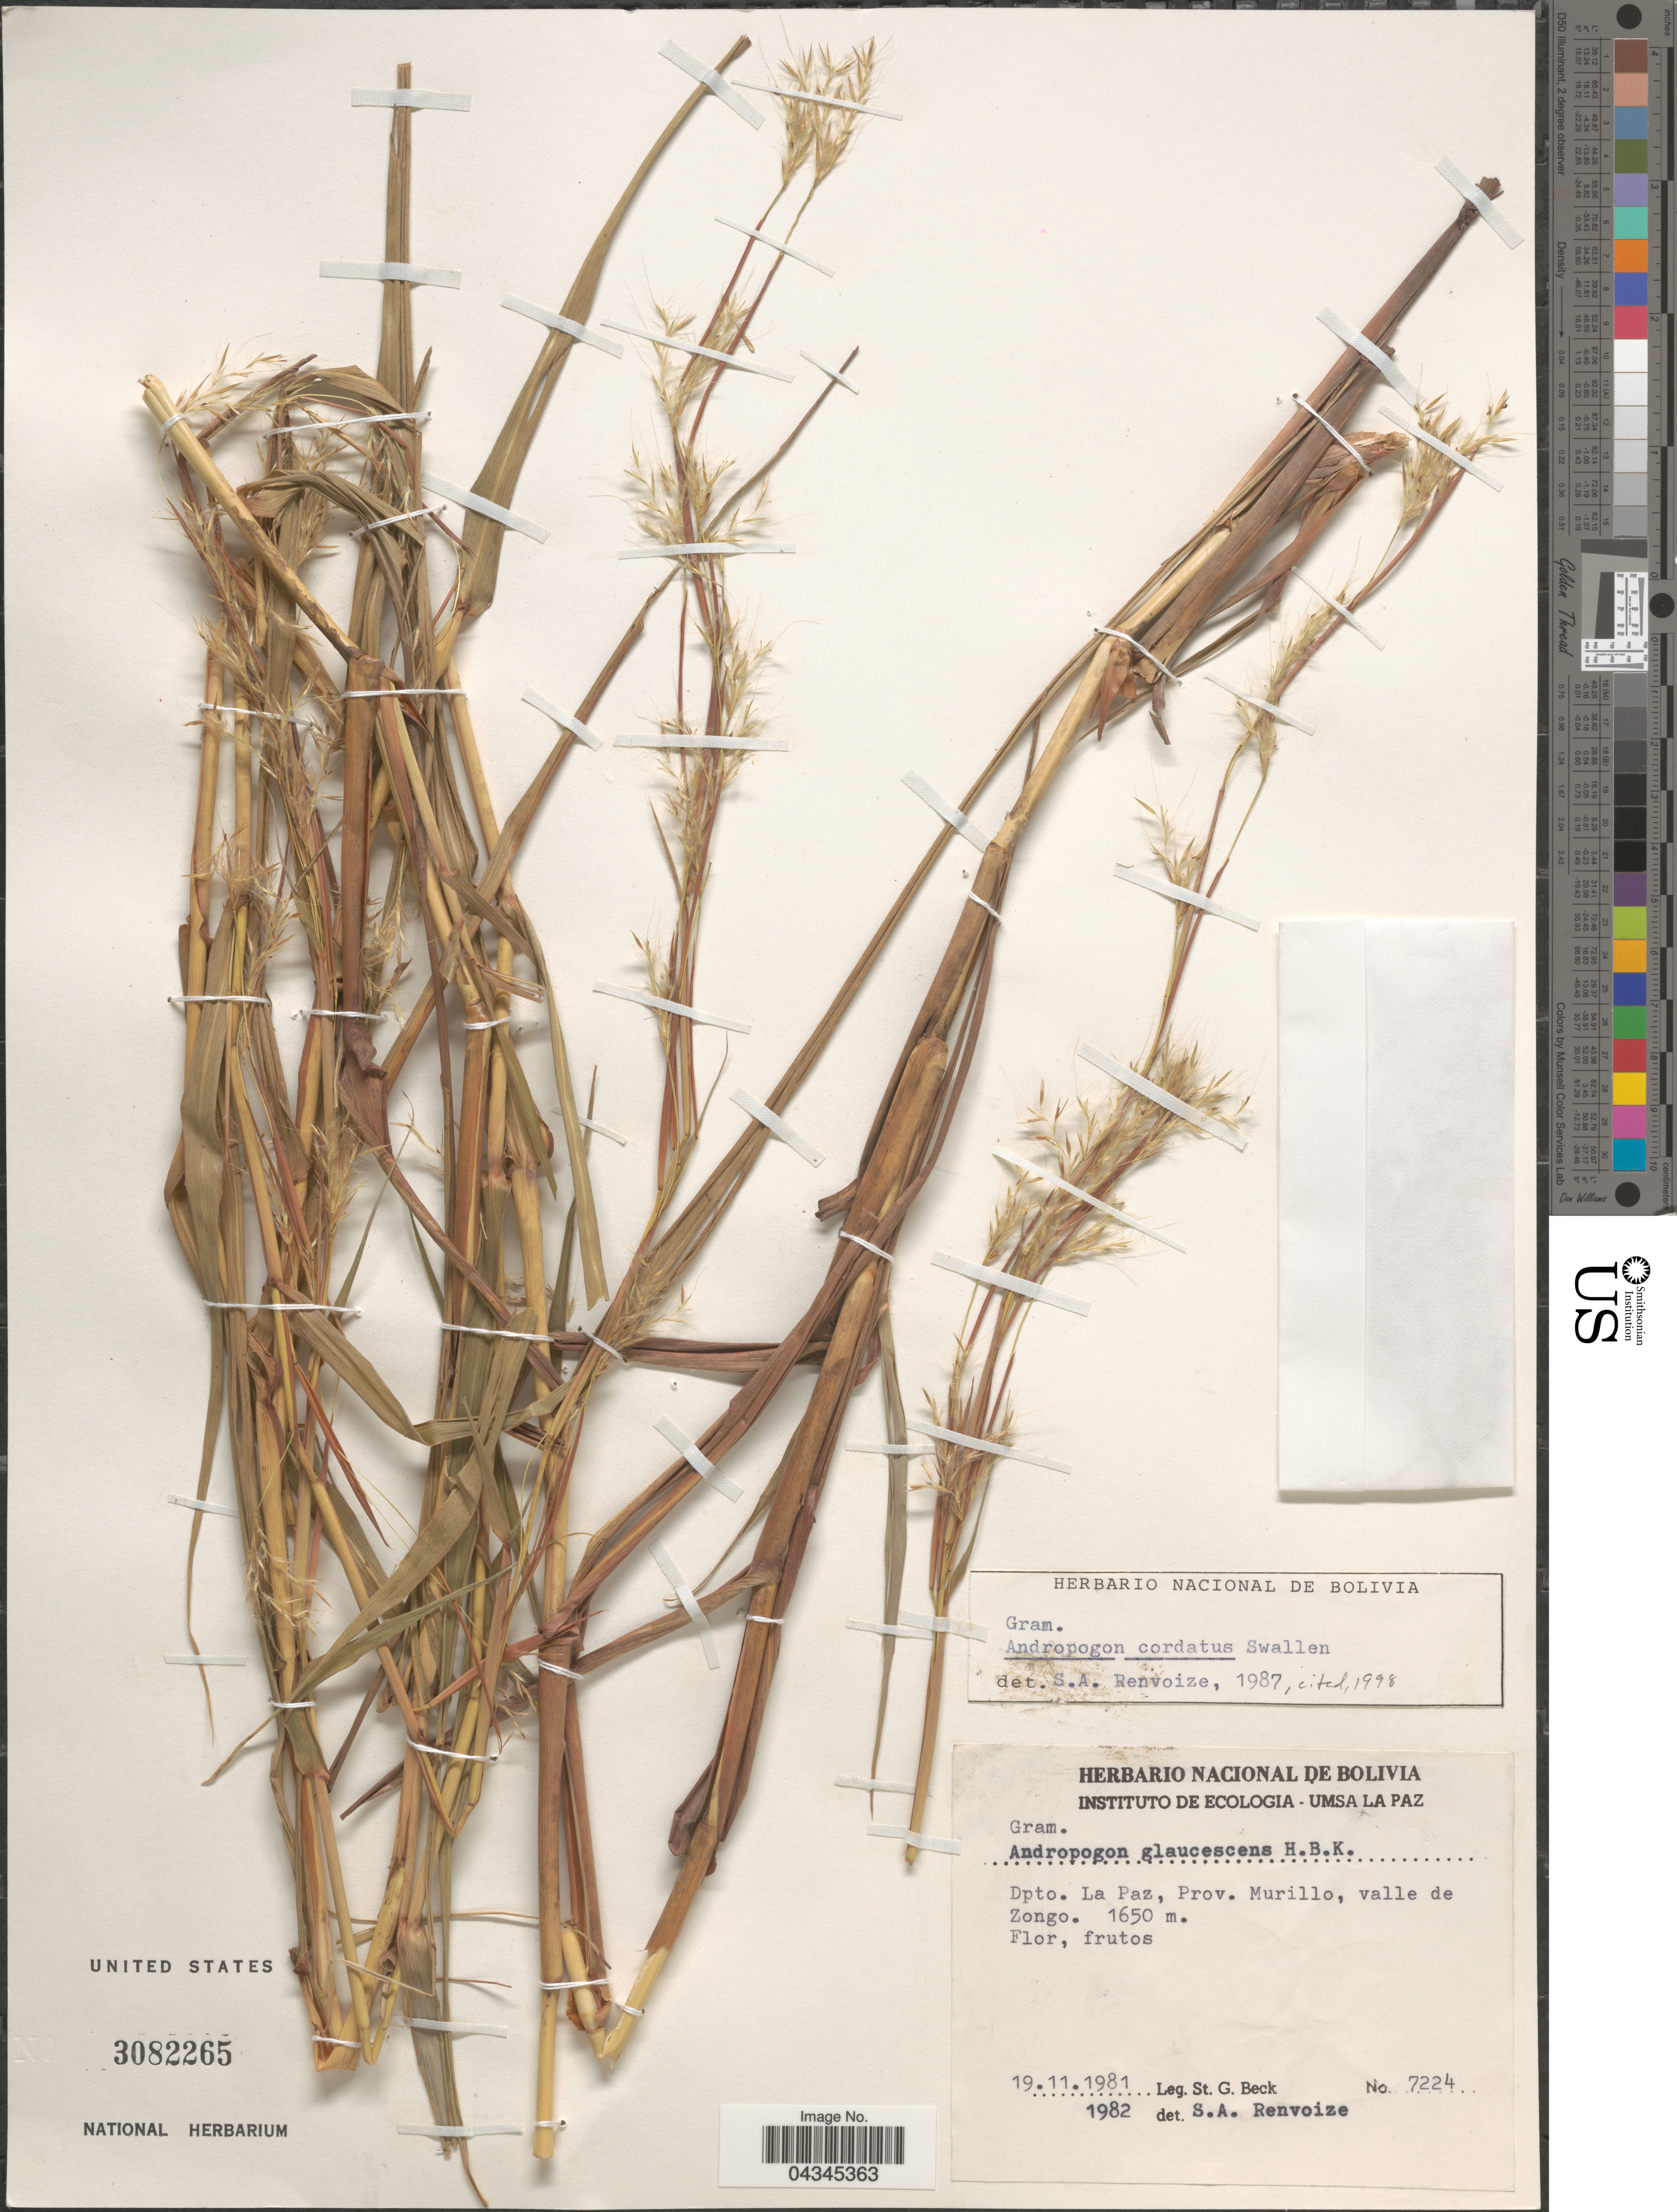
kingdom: Plantae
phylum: Tracheophyta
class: Liliopsida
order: Poales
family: Poaceae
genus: Andropogon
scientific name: Andropogon cordatus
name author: Swallen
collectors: S. G. Beck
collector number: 7224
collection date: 1981-11-19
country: Bolivia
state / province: La Paz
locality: Dpto. La Paz, Prov. Murillo, valle de Zongo.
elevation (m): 1650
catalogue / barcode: US 3082265